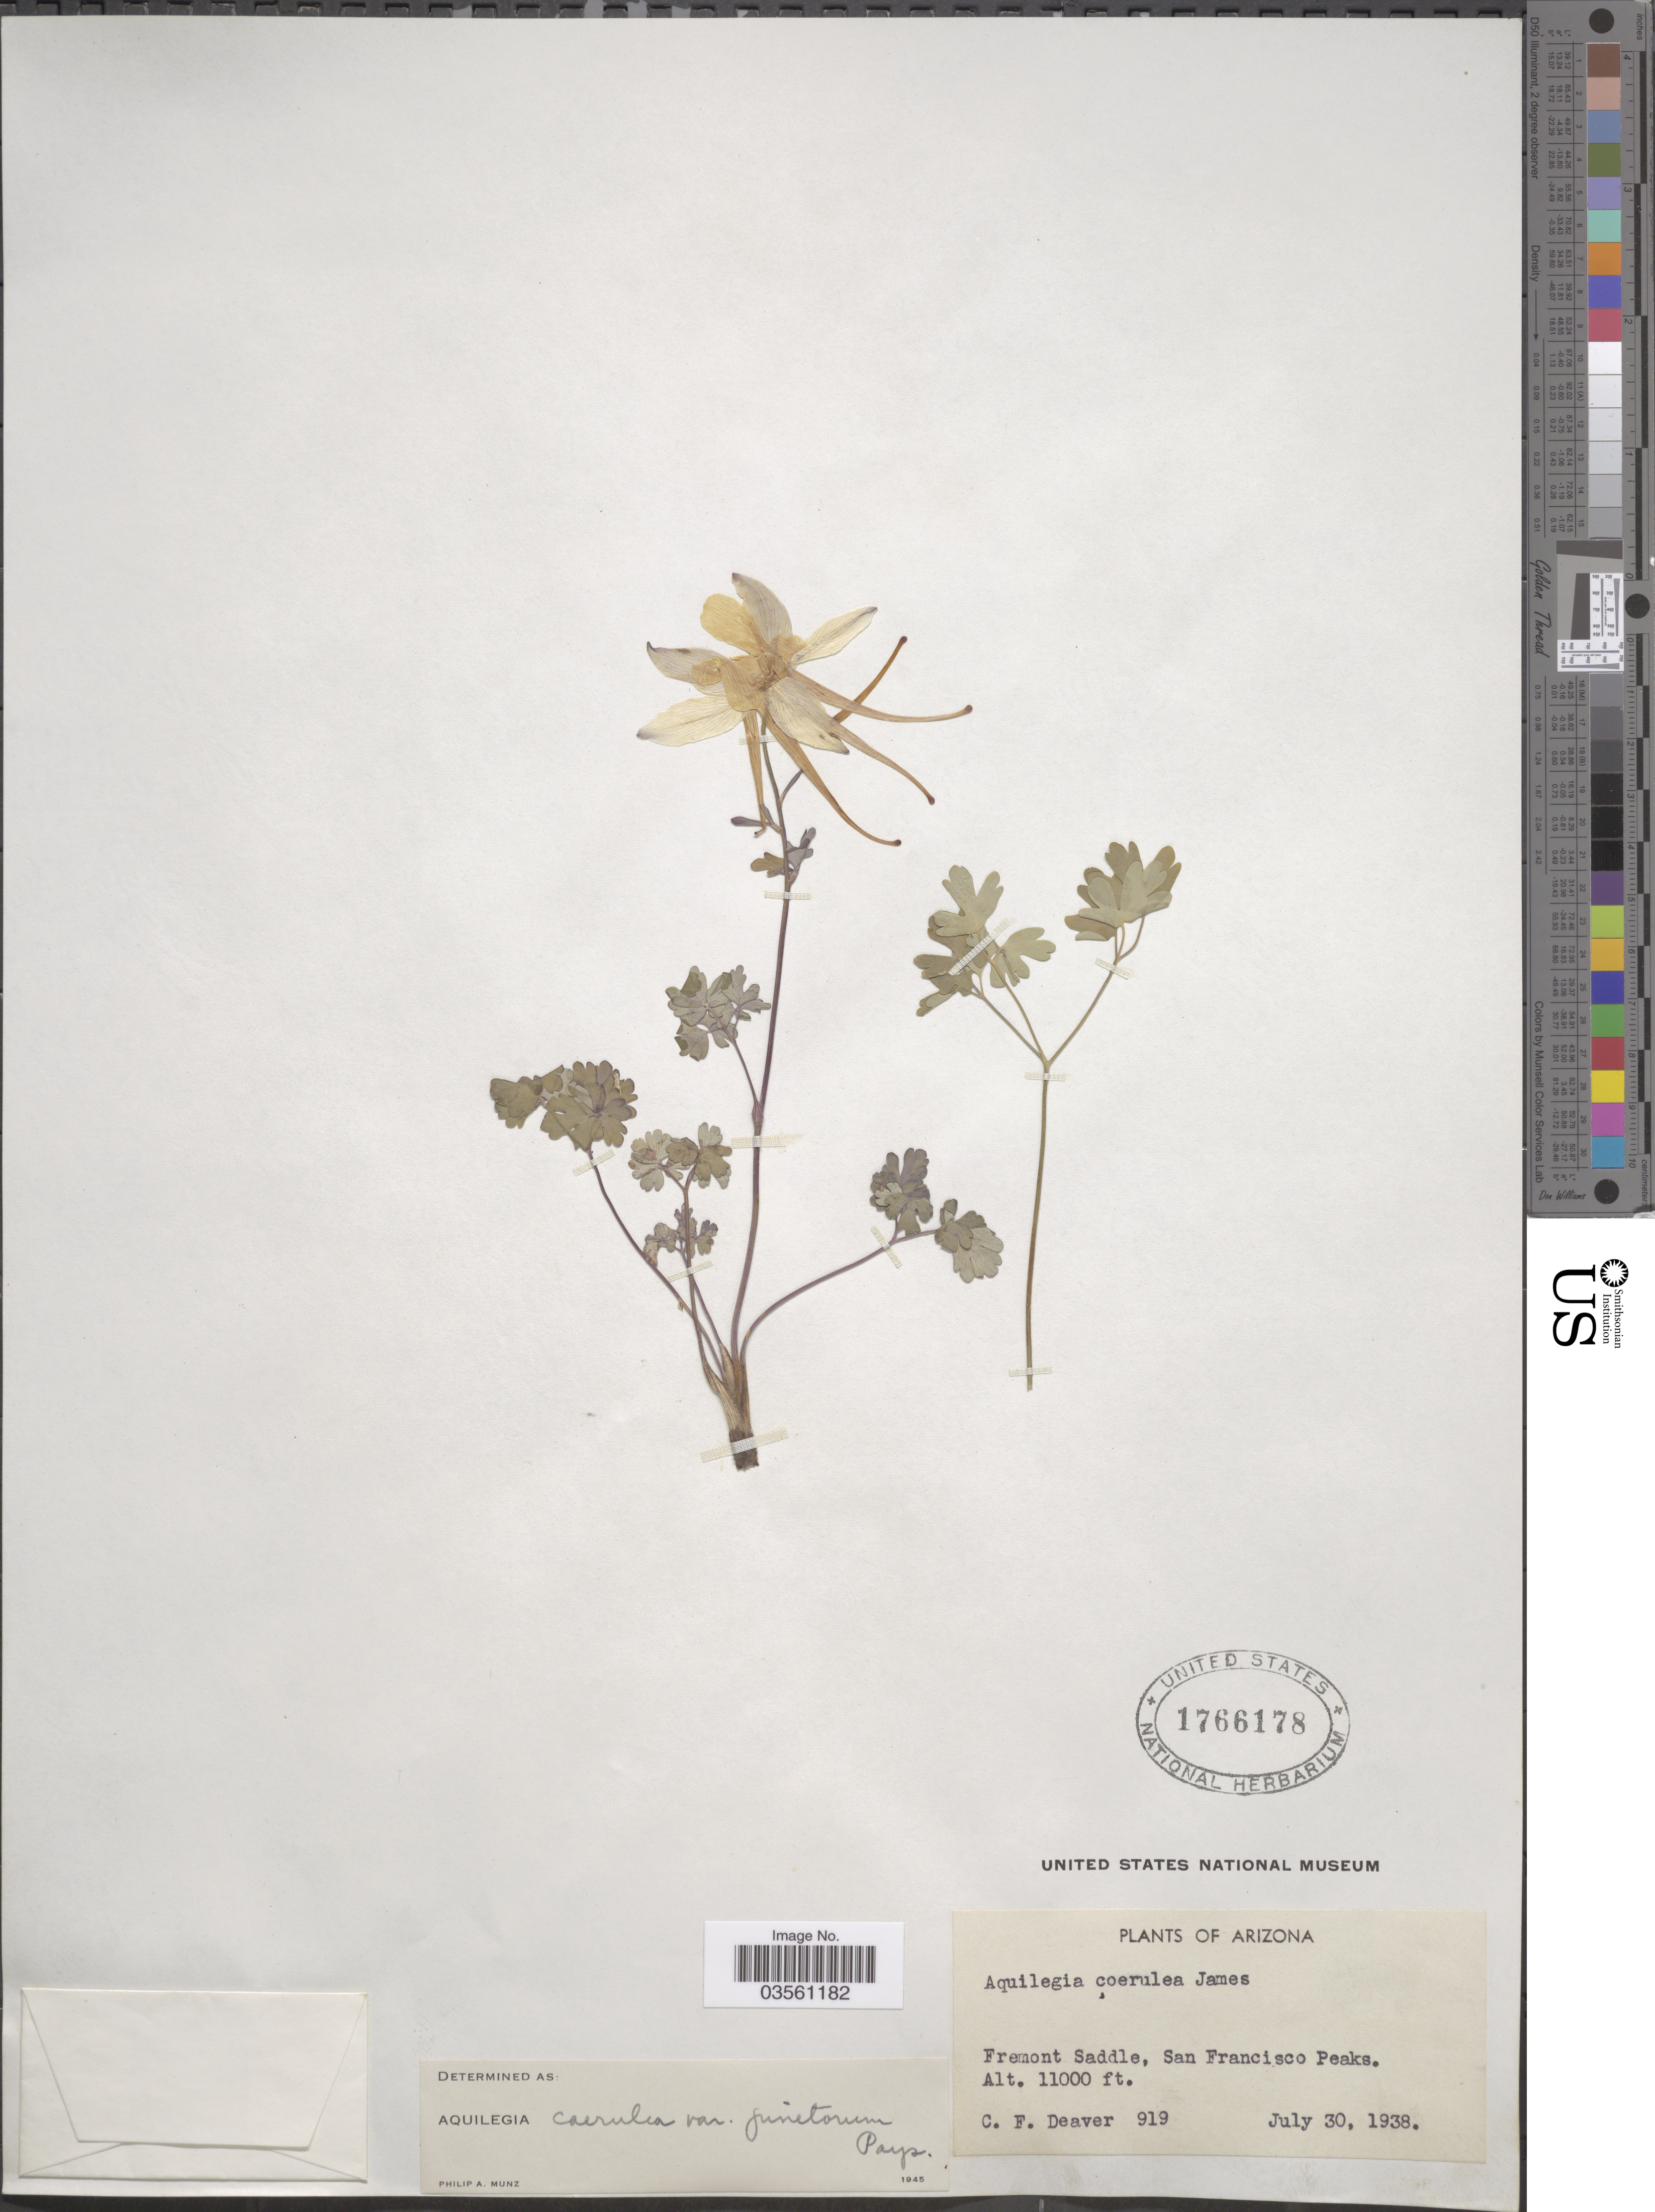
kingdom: Plantae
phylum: Tracheophyta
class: Magnoliopsida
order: Ranunculales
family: Ranunculaceae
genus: Aquilegia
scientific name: Aquilegia coerulea var. pinetorum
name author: E. James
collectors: C. Deaver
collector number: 919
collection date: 1938-07-30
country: United States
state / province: Arizona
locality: Fremont Saddle, San Francisco Peaks.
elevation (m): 3353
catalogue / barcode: US 1766178